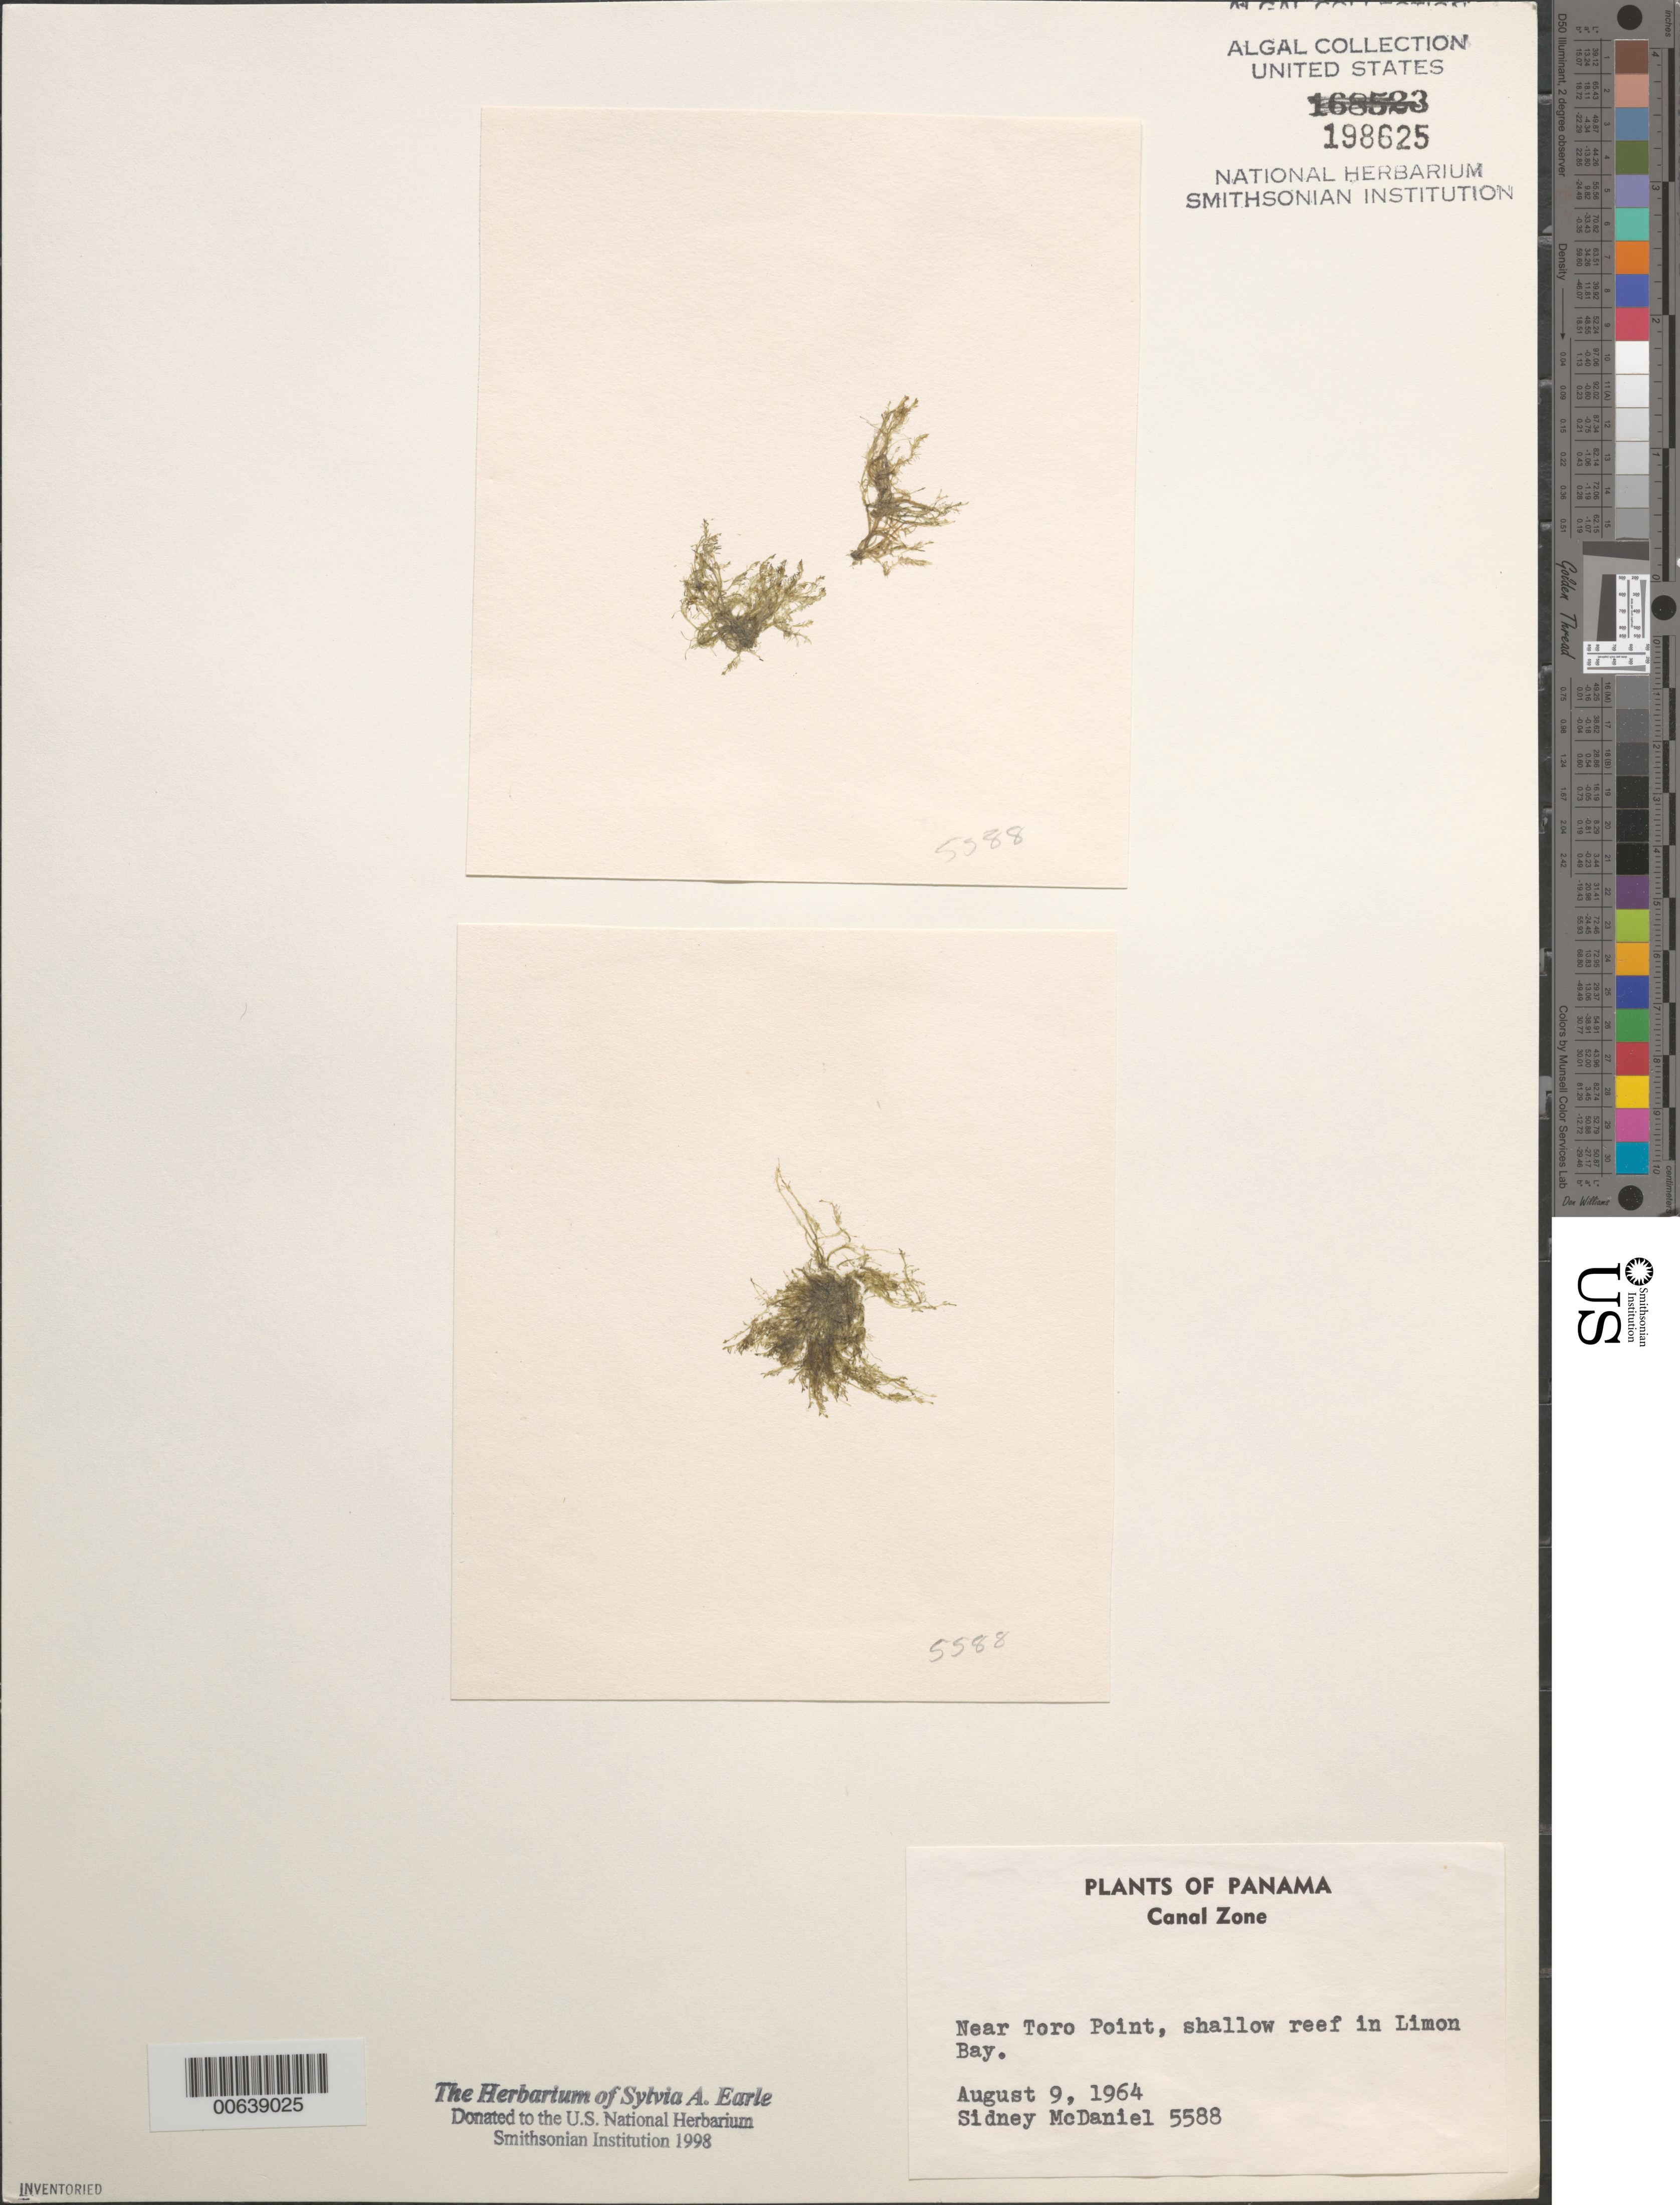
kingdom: Plantae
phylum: Chlorophyta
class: Ulvophyceae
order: Bryopsidales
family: Bryopsidaceae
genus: Bryopsis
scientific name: Bryopsis sp.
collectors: S. McDaniel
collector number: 5588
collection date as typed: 09 Aug 1964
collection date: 1964-08-09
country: Panama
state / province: Colón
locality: Limon Bay, near Toro Point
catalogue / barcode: US 198625